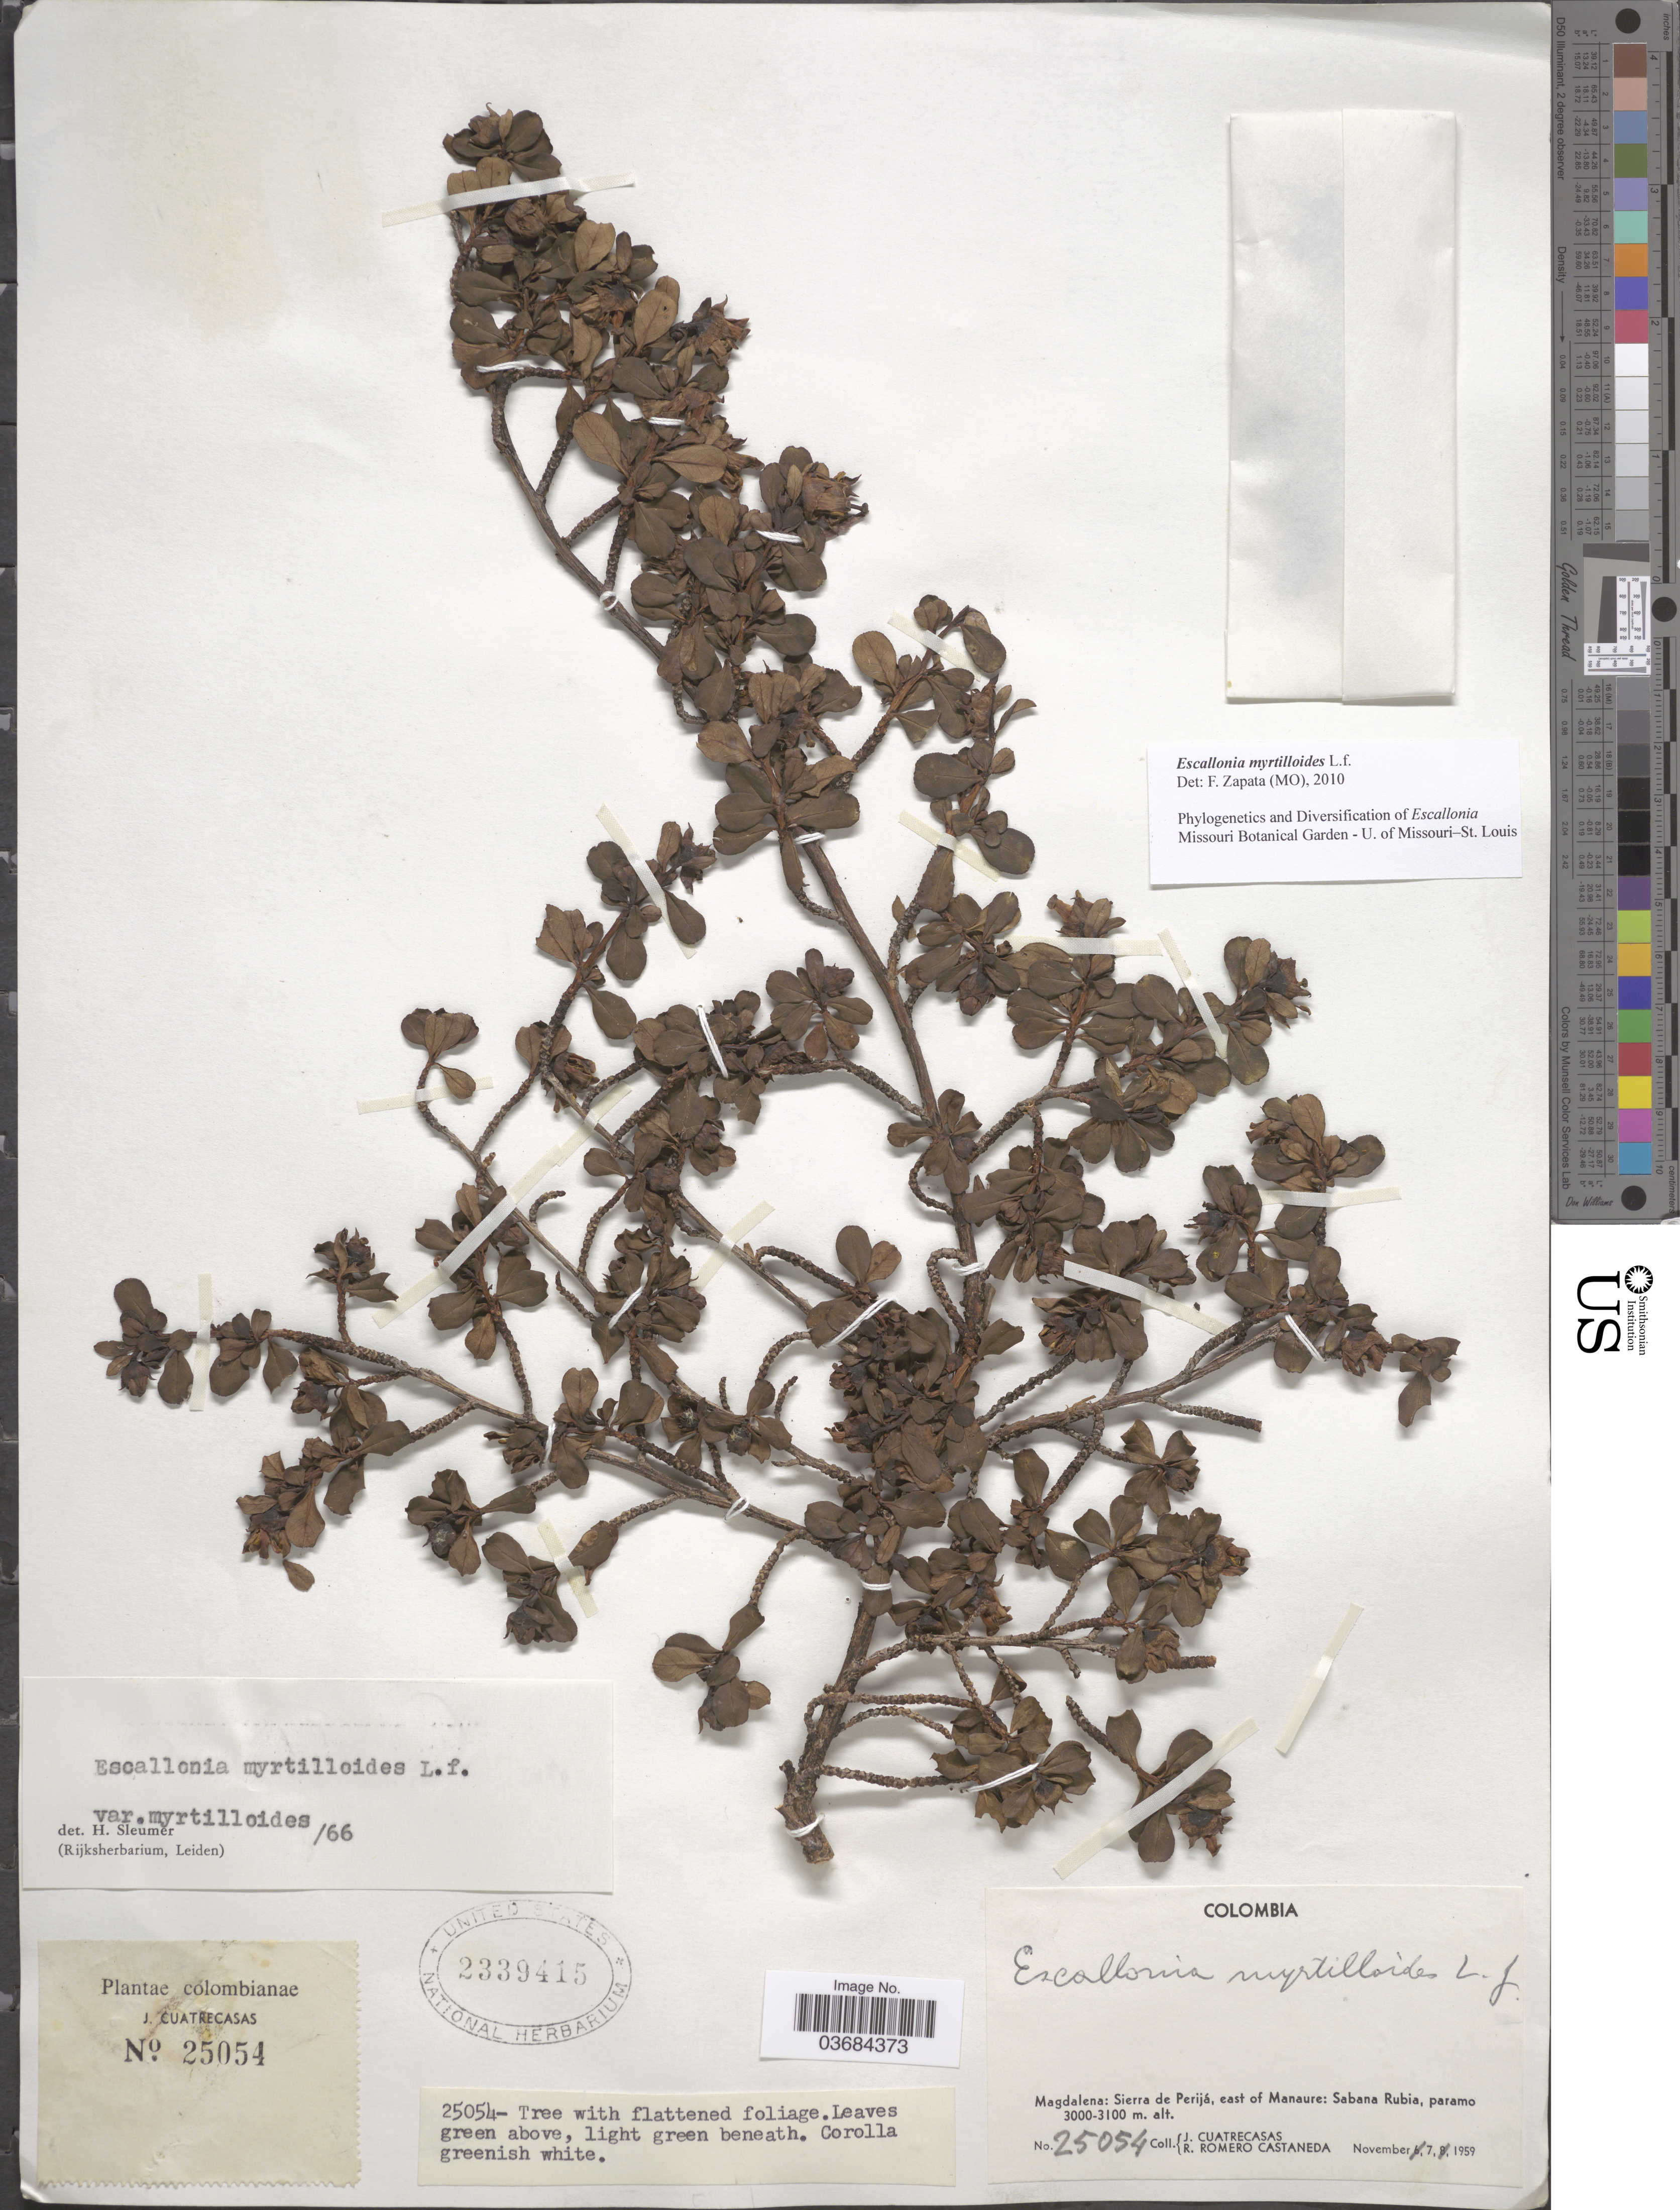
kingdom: Plantae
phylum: Tracheophyta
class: Magnoliopsida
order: Escalloniales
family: Escalloniaceae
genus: Escallonia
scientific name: Escallonia myrtilloides var. myrtilloides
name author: L. f.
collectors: J. Cuatrecasas & R. Romero Castañeda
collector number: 25054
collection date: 1959-11-07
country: Colombia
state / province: Magdalena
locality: Sierra de Perijá, east of Manaure: Sabana Rubia, paramo.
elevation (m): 3000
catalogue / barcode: US 2339415